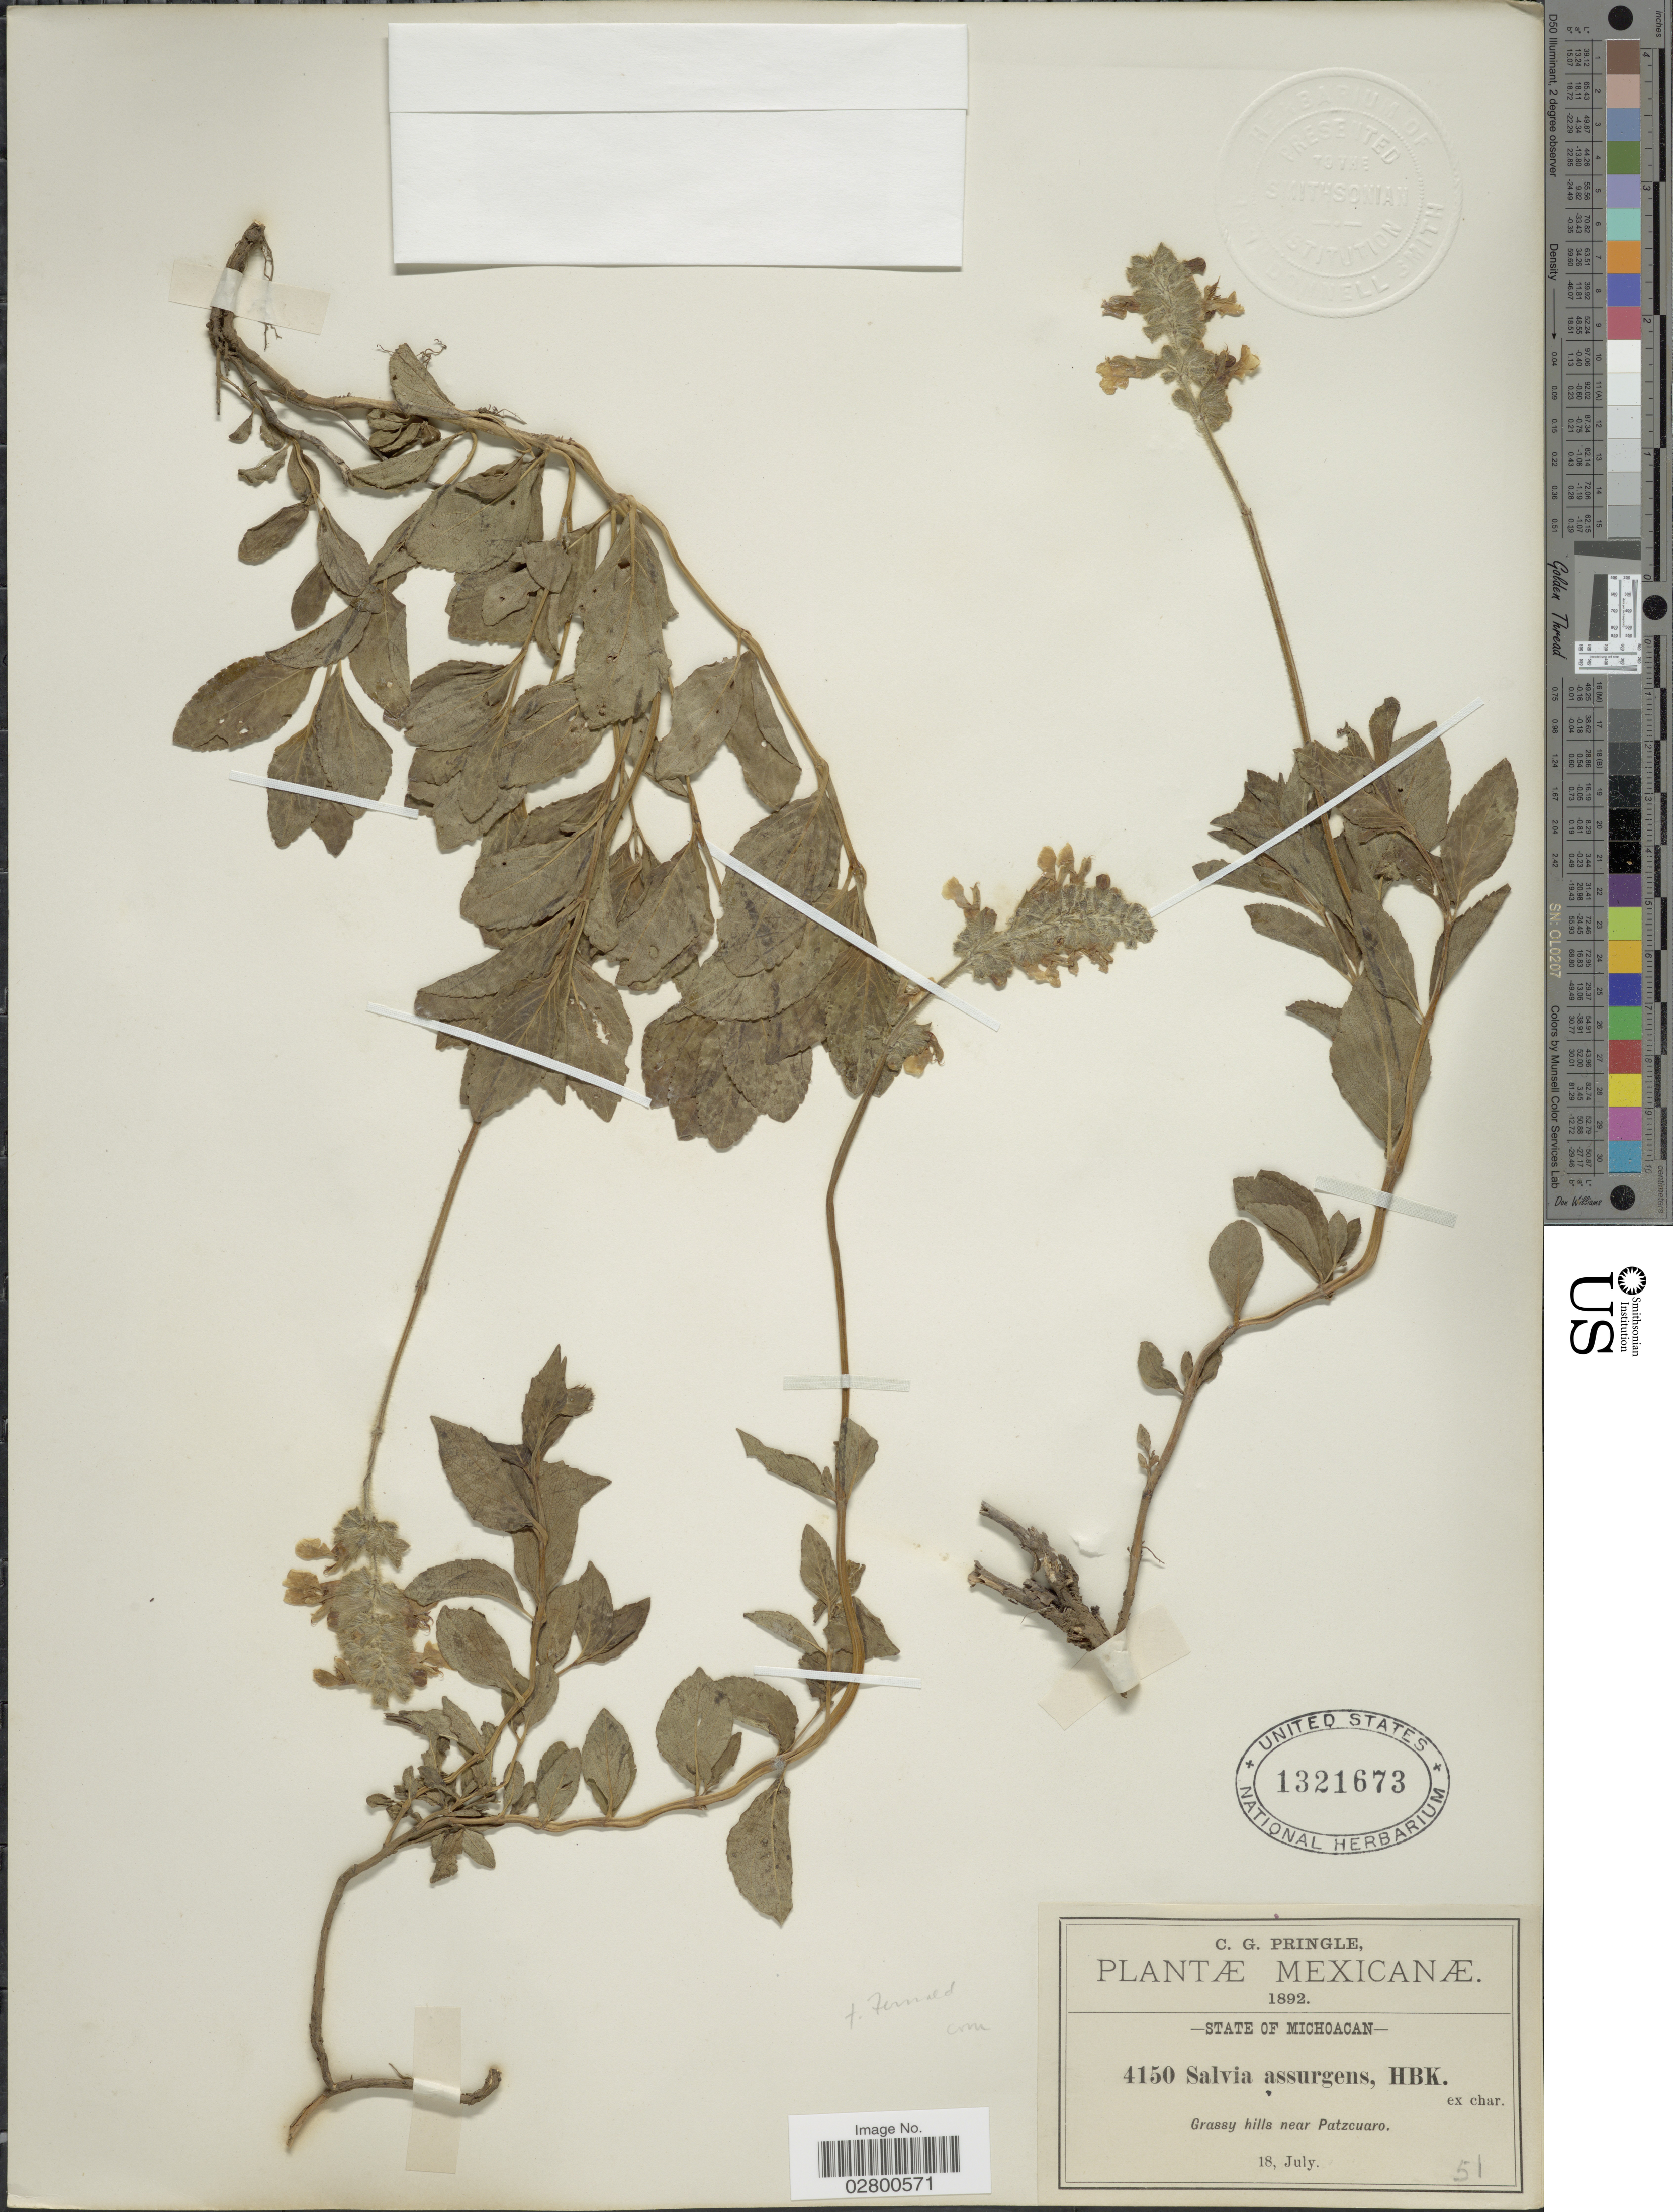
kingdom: Plantae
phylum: Tracheophyta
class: Magnoliopsida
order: Lamiales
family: Lamiaceae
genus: Salvia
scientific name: Salvia assurgens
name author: Kunth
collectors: C. G. Pringle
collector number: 4150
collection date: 1892-07-18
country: Mexico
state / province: Michoacán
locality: Grassy hills near Patzcuaro.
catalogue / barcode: US 1321673